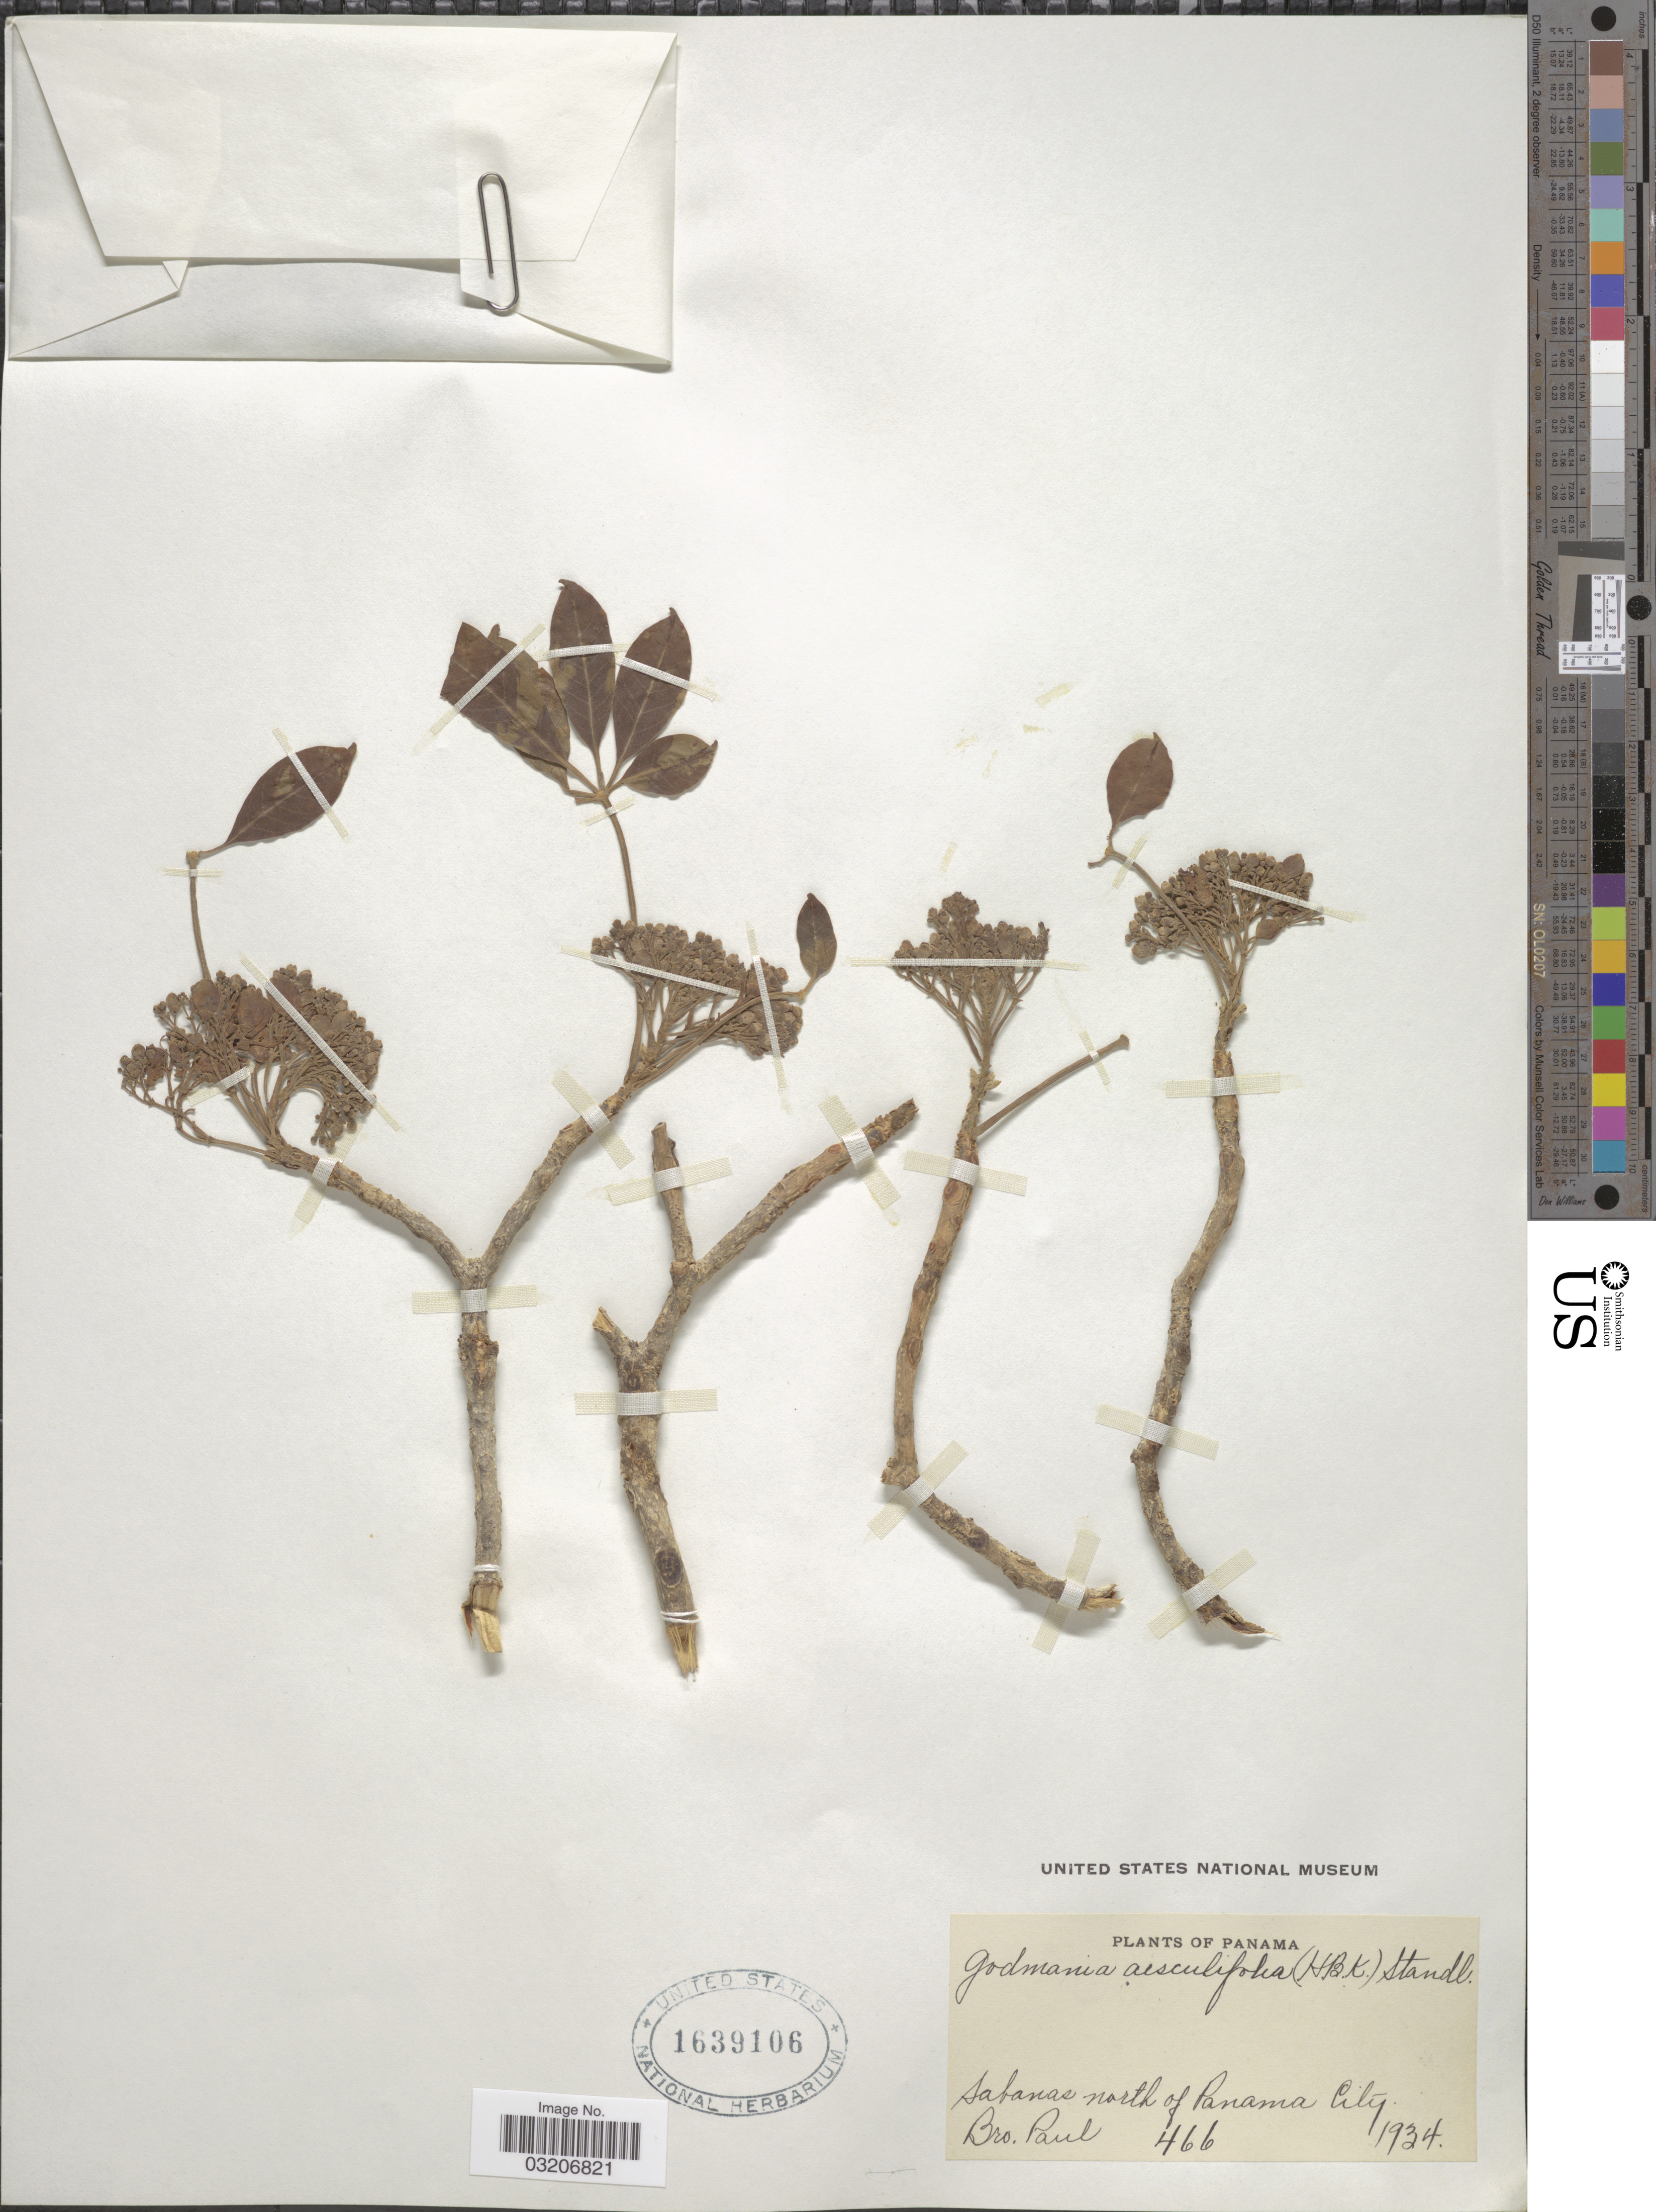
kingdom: Plantae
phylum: Tracheophyta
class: Magnoliopsida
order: Lamiales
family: Bignoniaceae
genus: Godmania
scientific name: Godmania aesculifolia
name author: Standl.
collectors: B. Paul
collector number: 466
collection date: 1934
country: Panama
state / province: Panamá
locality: Sabana north of Panama City.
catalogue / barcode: US 1639106